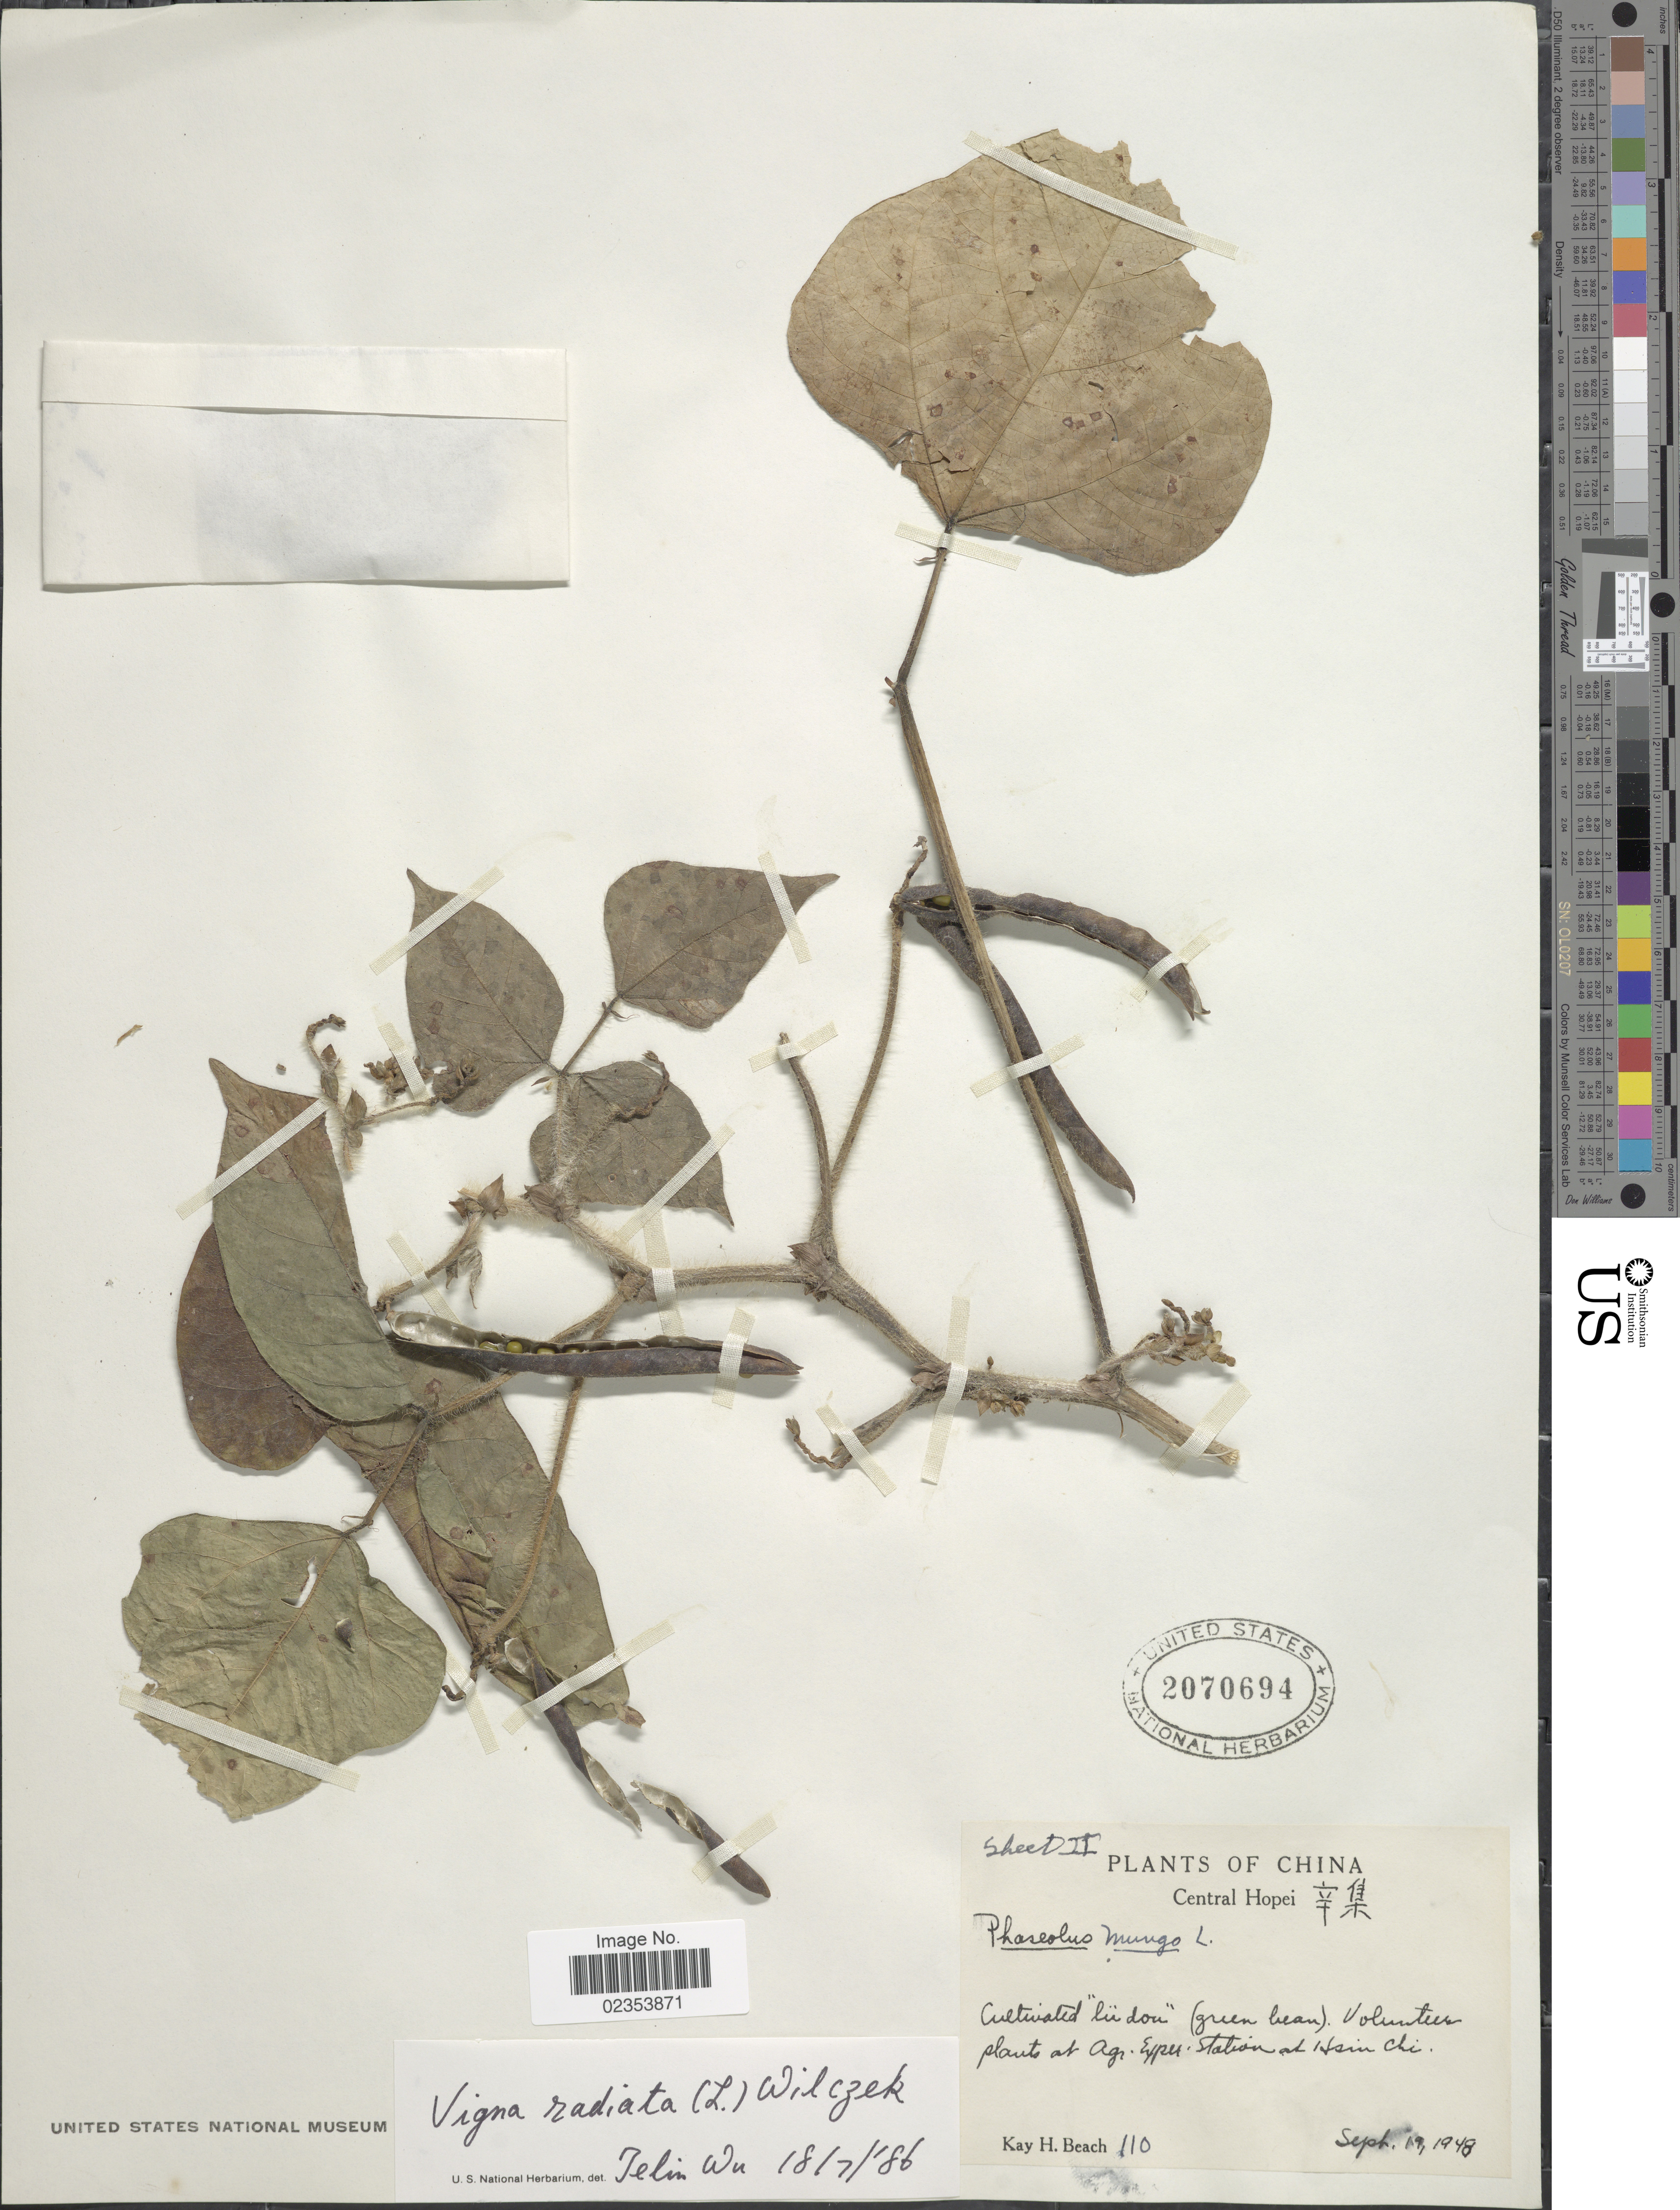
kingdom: Plantae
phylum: Tracheophyta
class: Magnoliopsida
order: Fabales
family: Fabaceae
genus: Vigna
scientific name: Vigna radiata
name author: (L.) R. Wilczek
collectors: K. H. Beach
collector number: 110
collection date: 1948-09-19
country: China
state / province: Hebei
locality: Central Hopei. At Agr. Exper. Station at Hsin Chi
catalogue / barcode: US 2070694